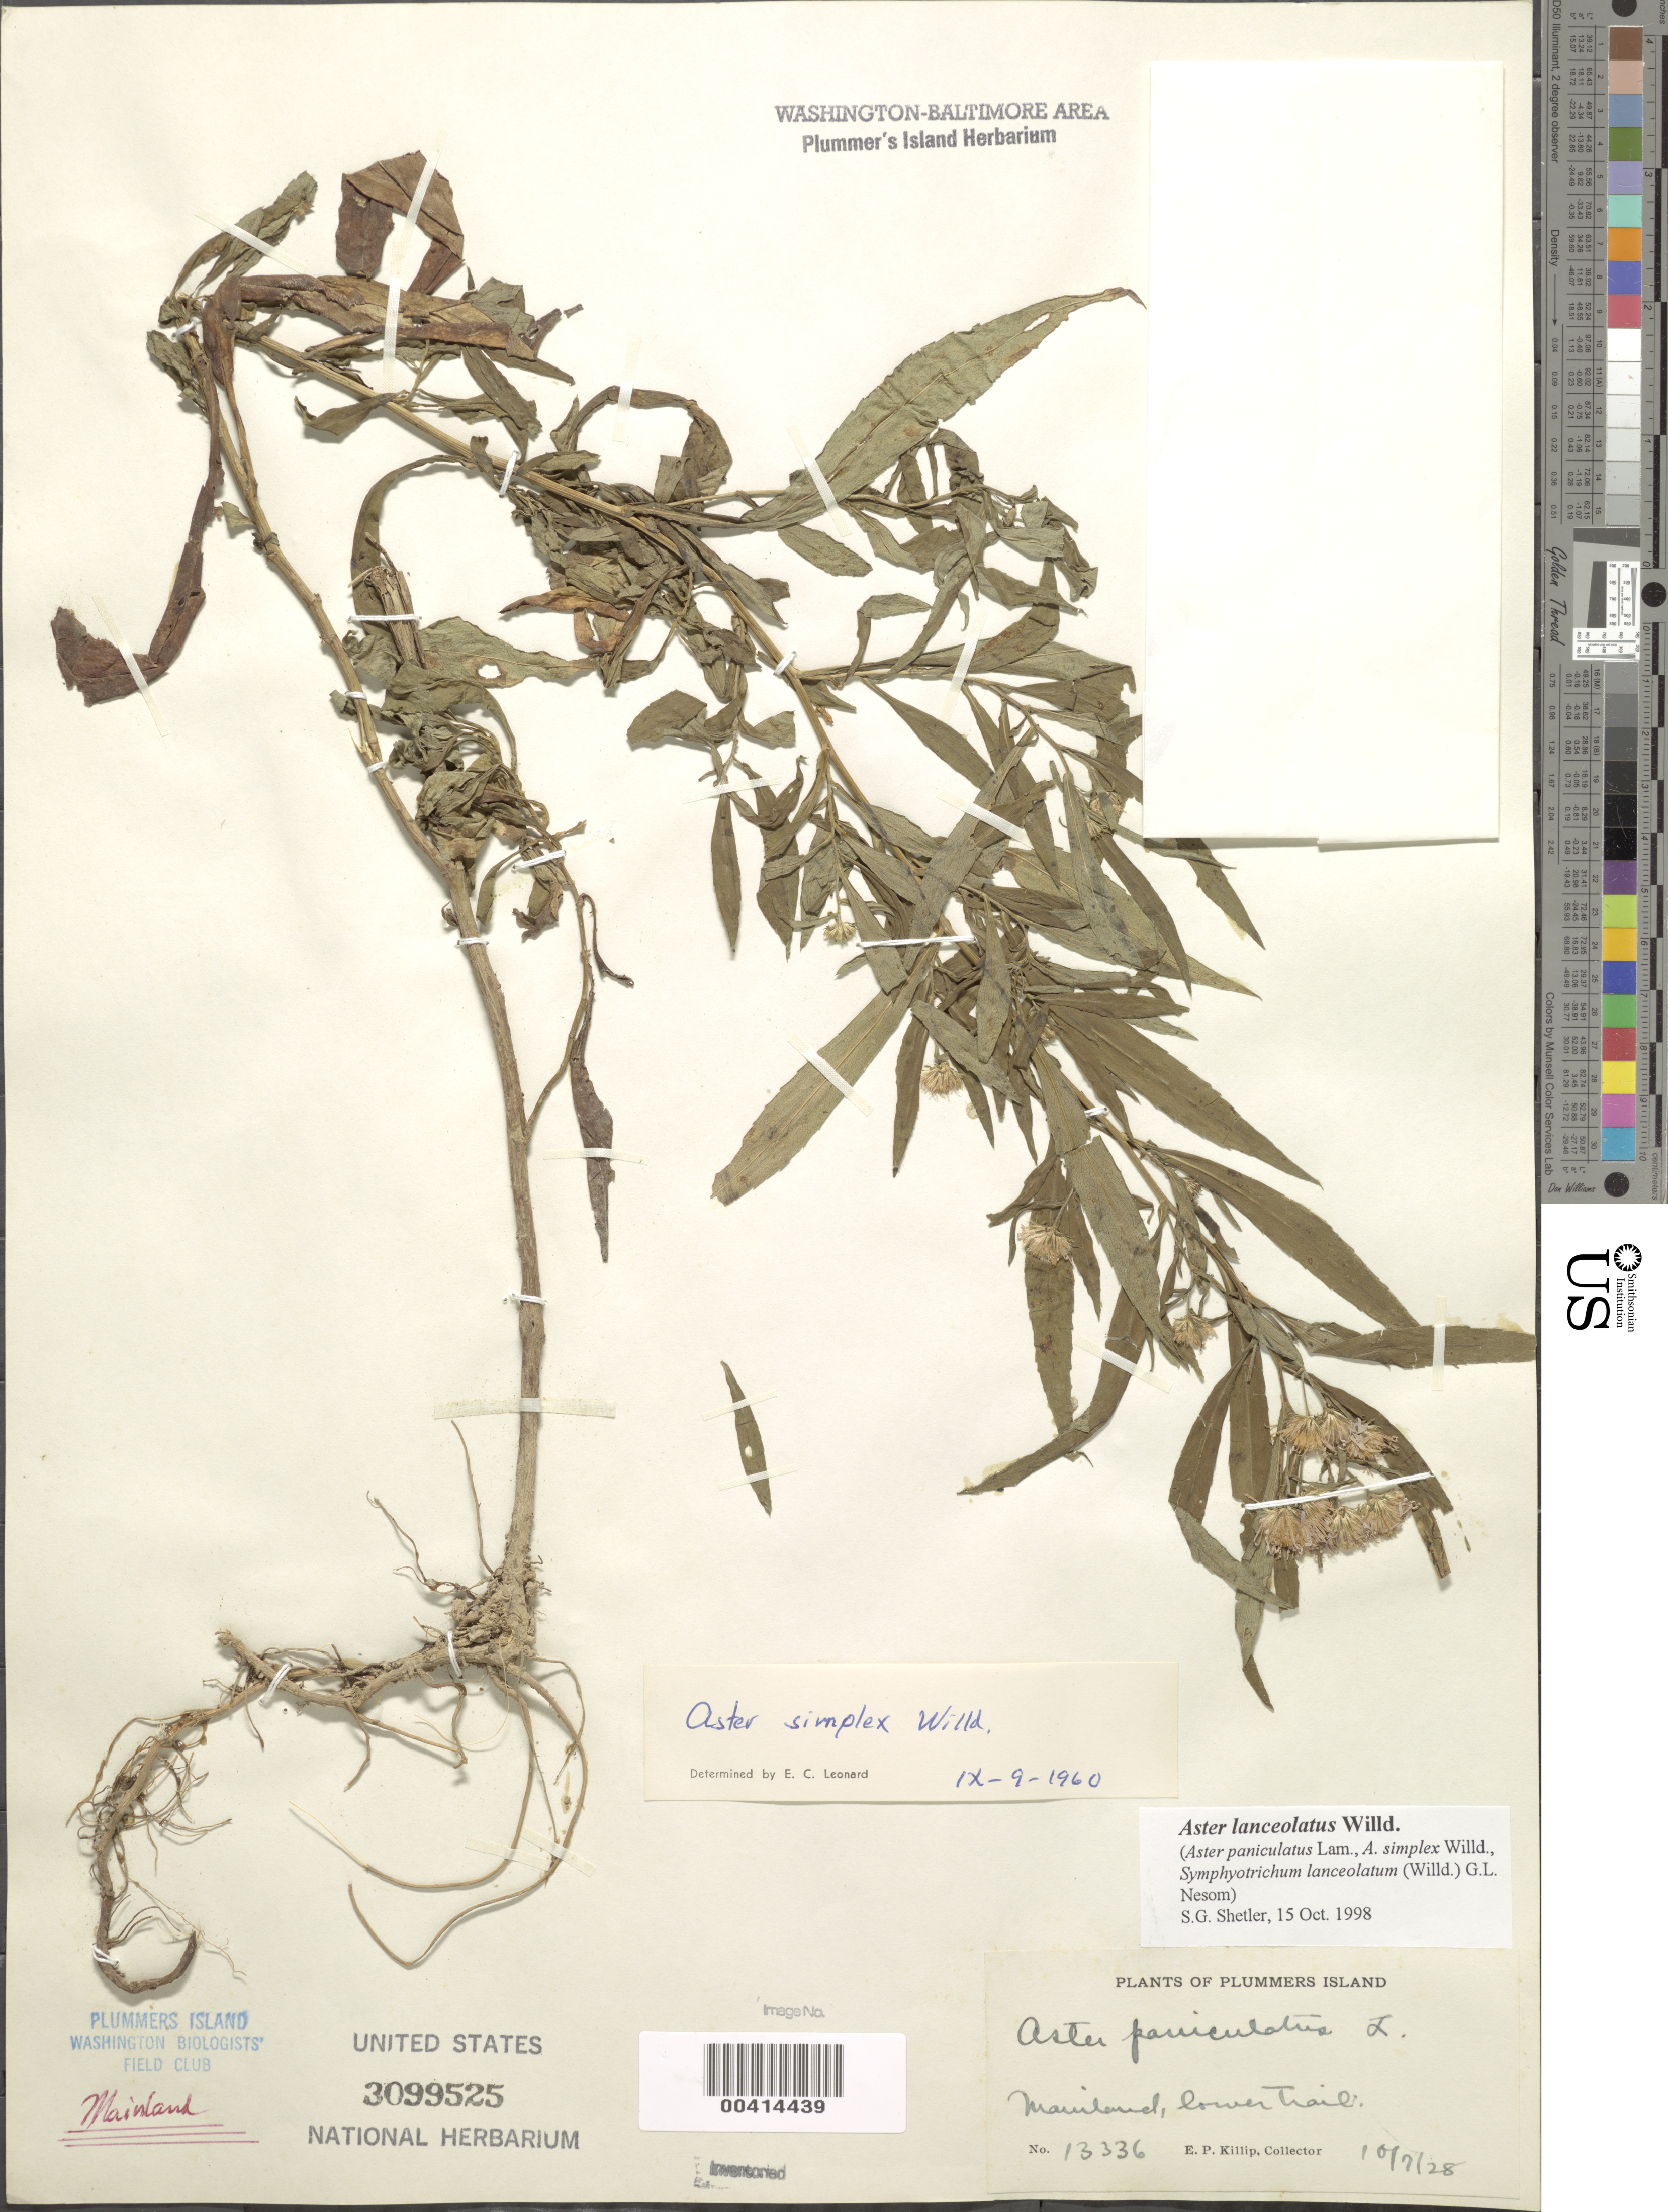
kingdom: Plantae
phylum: Tracheophyta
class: Magnoliopsida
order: Asterales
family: Asteraceae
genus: Symphyotrichum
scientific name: Symphyotrichum lanceolatum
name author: (Willd.) G.L. Nesom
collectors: E. P. Killip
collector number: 13336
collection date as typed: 07 Oct 1928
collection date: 1928-10-07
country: United States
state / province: Maryland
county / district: Montgomery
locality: Plummer's Island; mainland, lower trail Plummers Island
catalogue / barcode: US 3099525